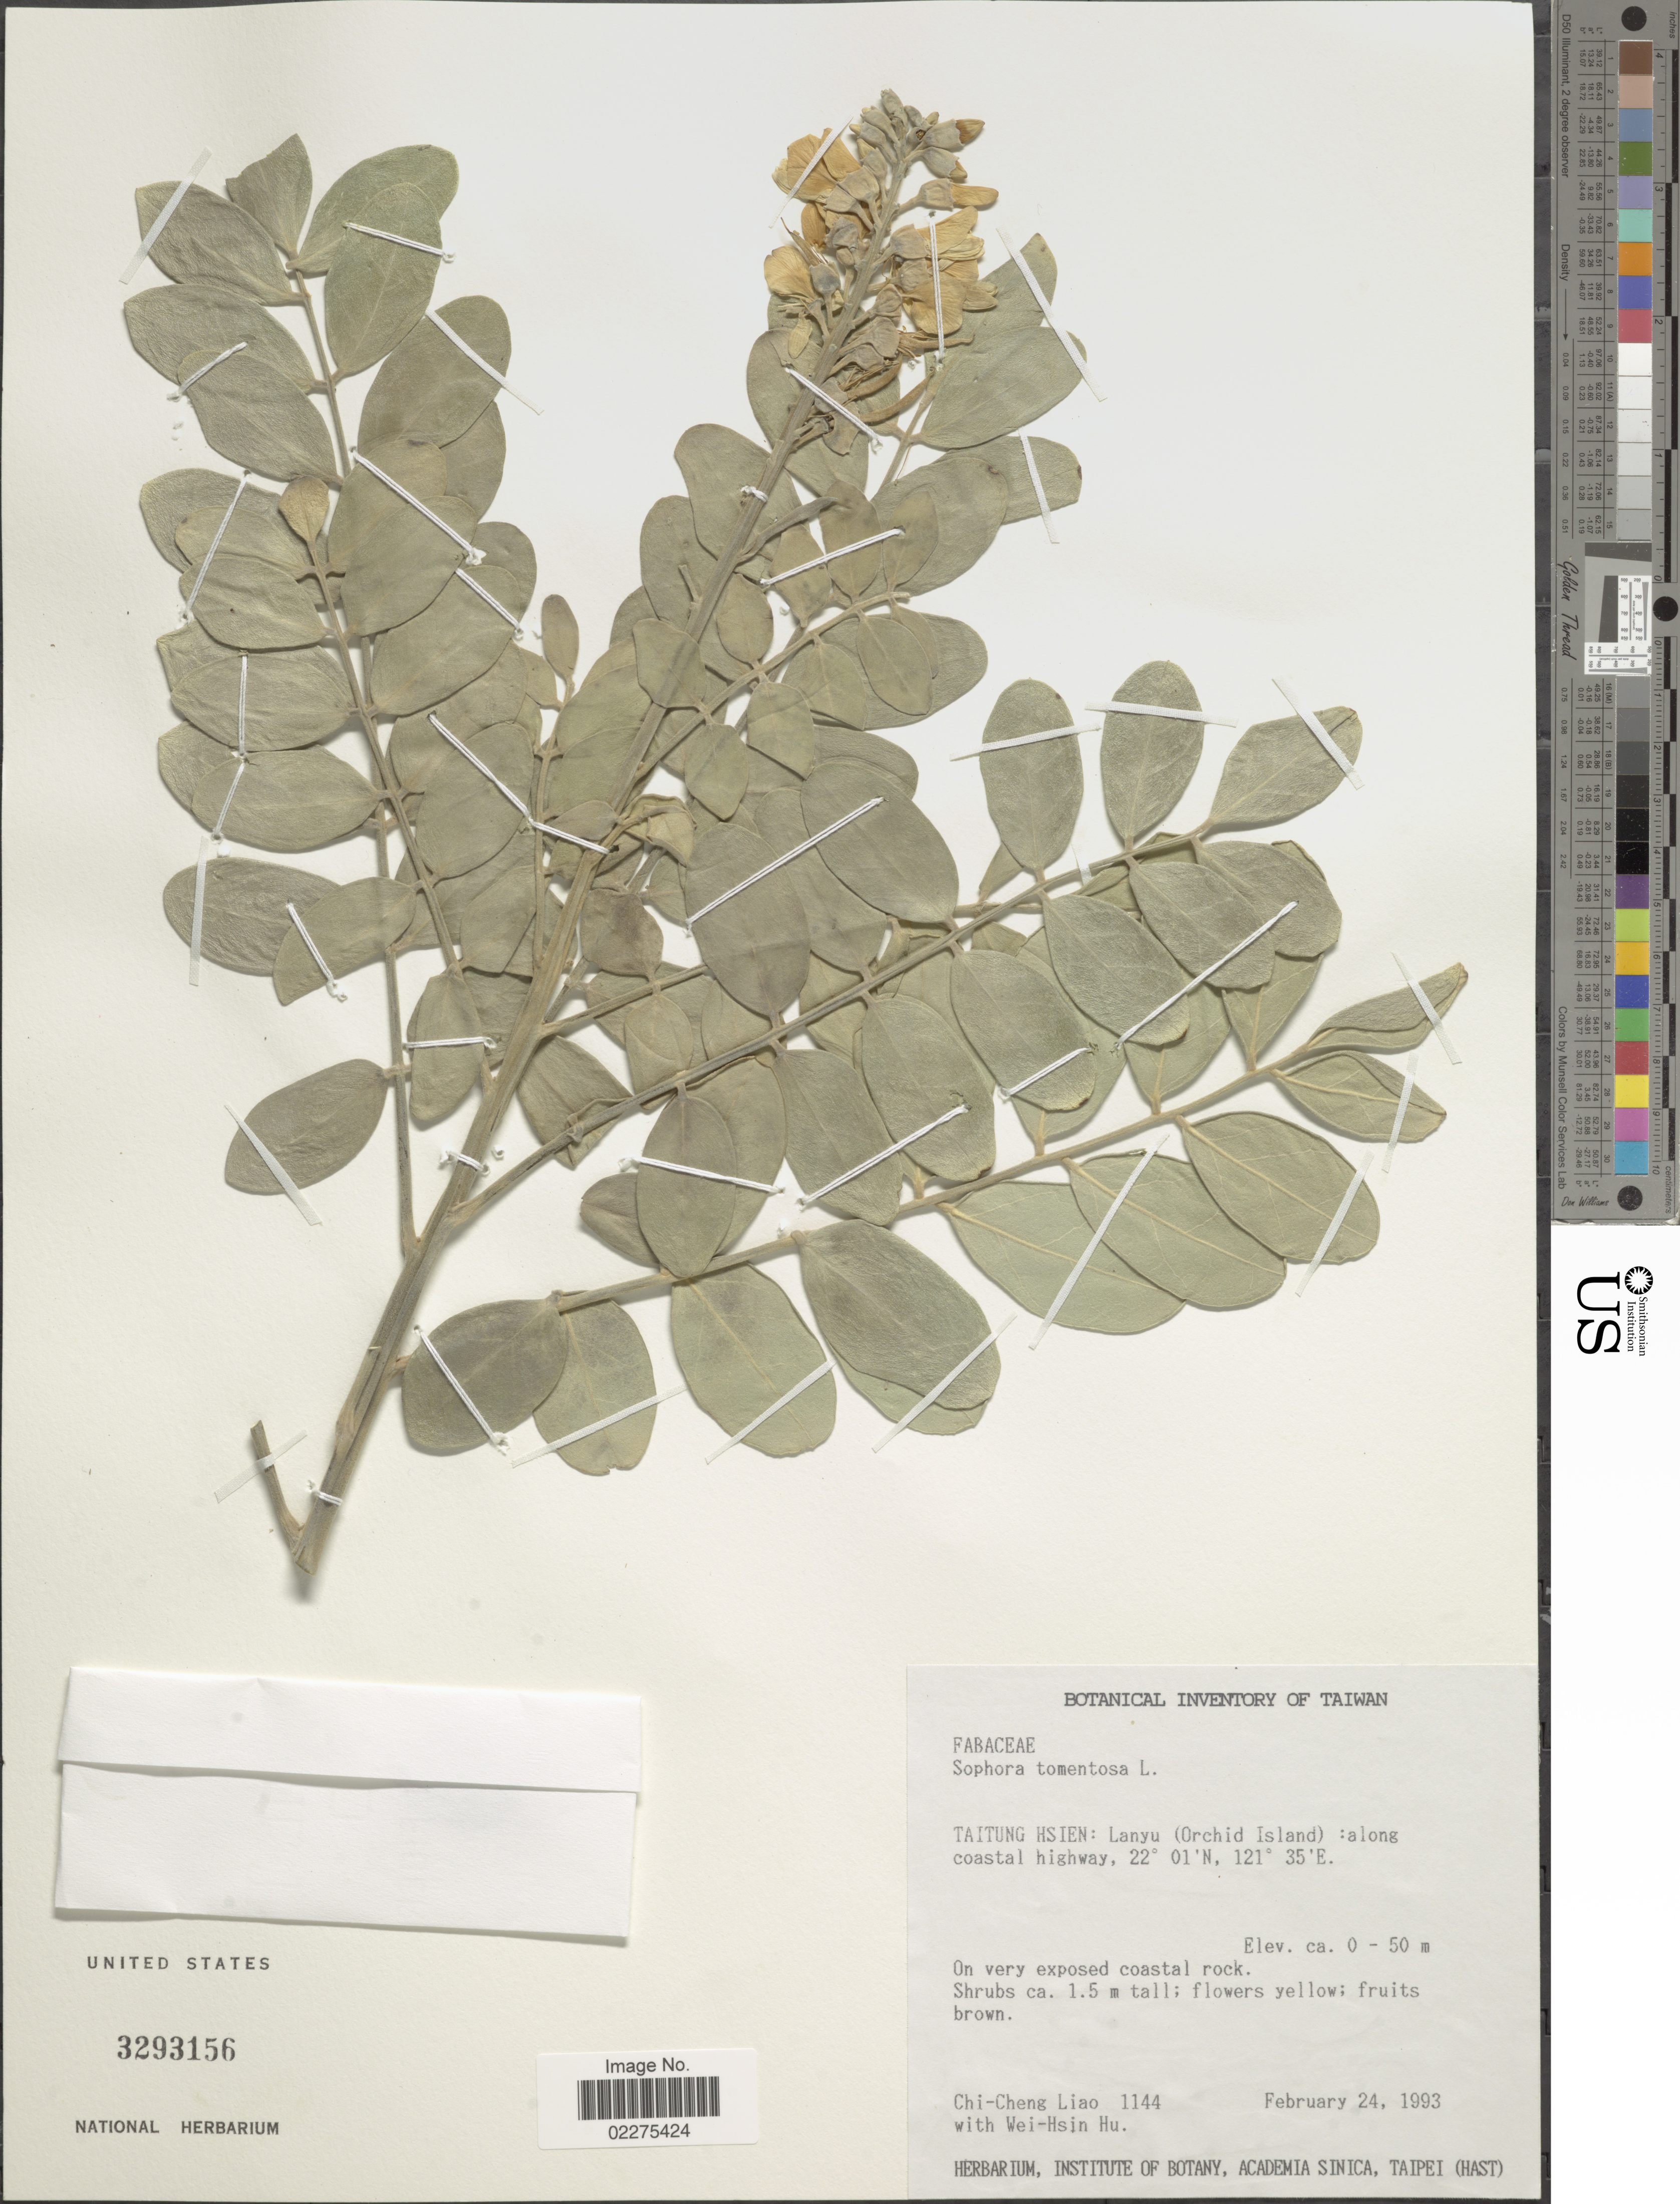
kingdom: Plantae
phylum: Tracheophyta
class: Magnoliopsida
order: Fabales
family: Fabaceae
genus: Sophora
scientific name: Sophora tomentosa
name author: L.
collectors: C. Liao & W. H. Hu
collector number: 1144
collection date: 1993-02-24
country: Taiwan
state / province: Taitung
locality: Taitung Hsien: Lanyu (Orchid Island): along coastal highway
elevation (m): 0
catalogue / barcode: US 3293156